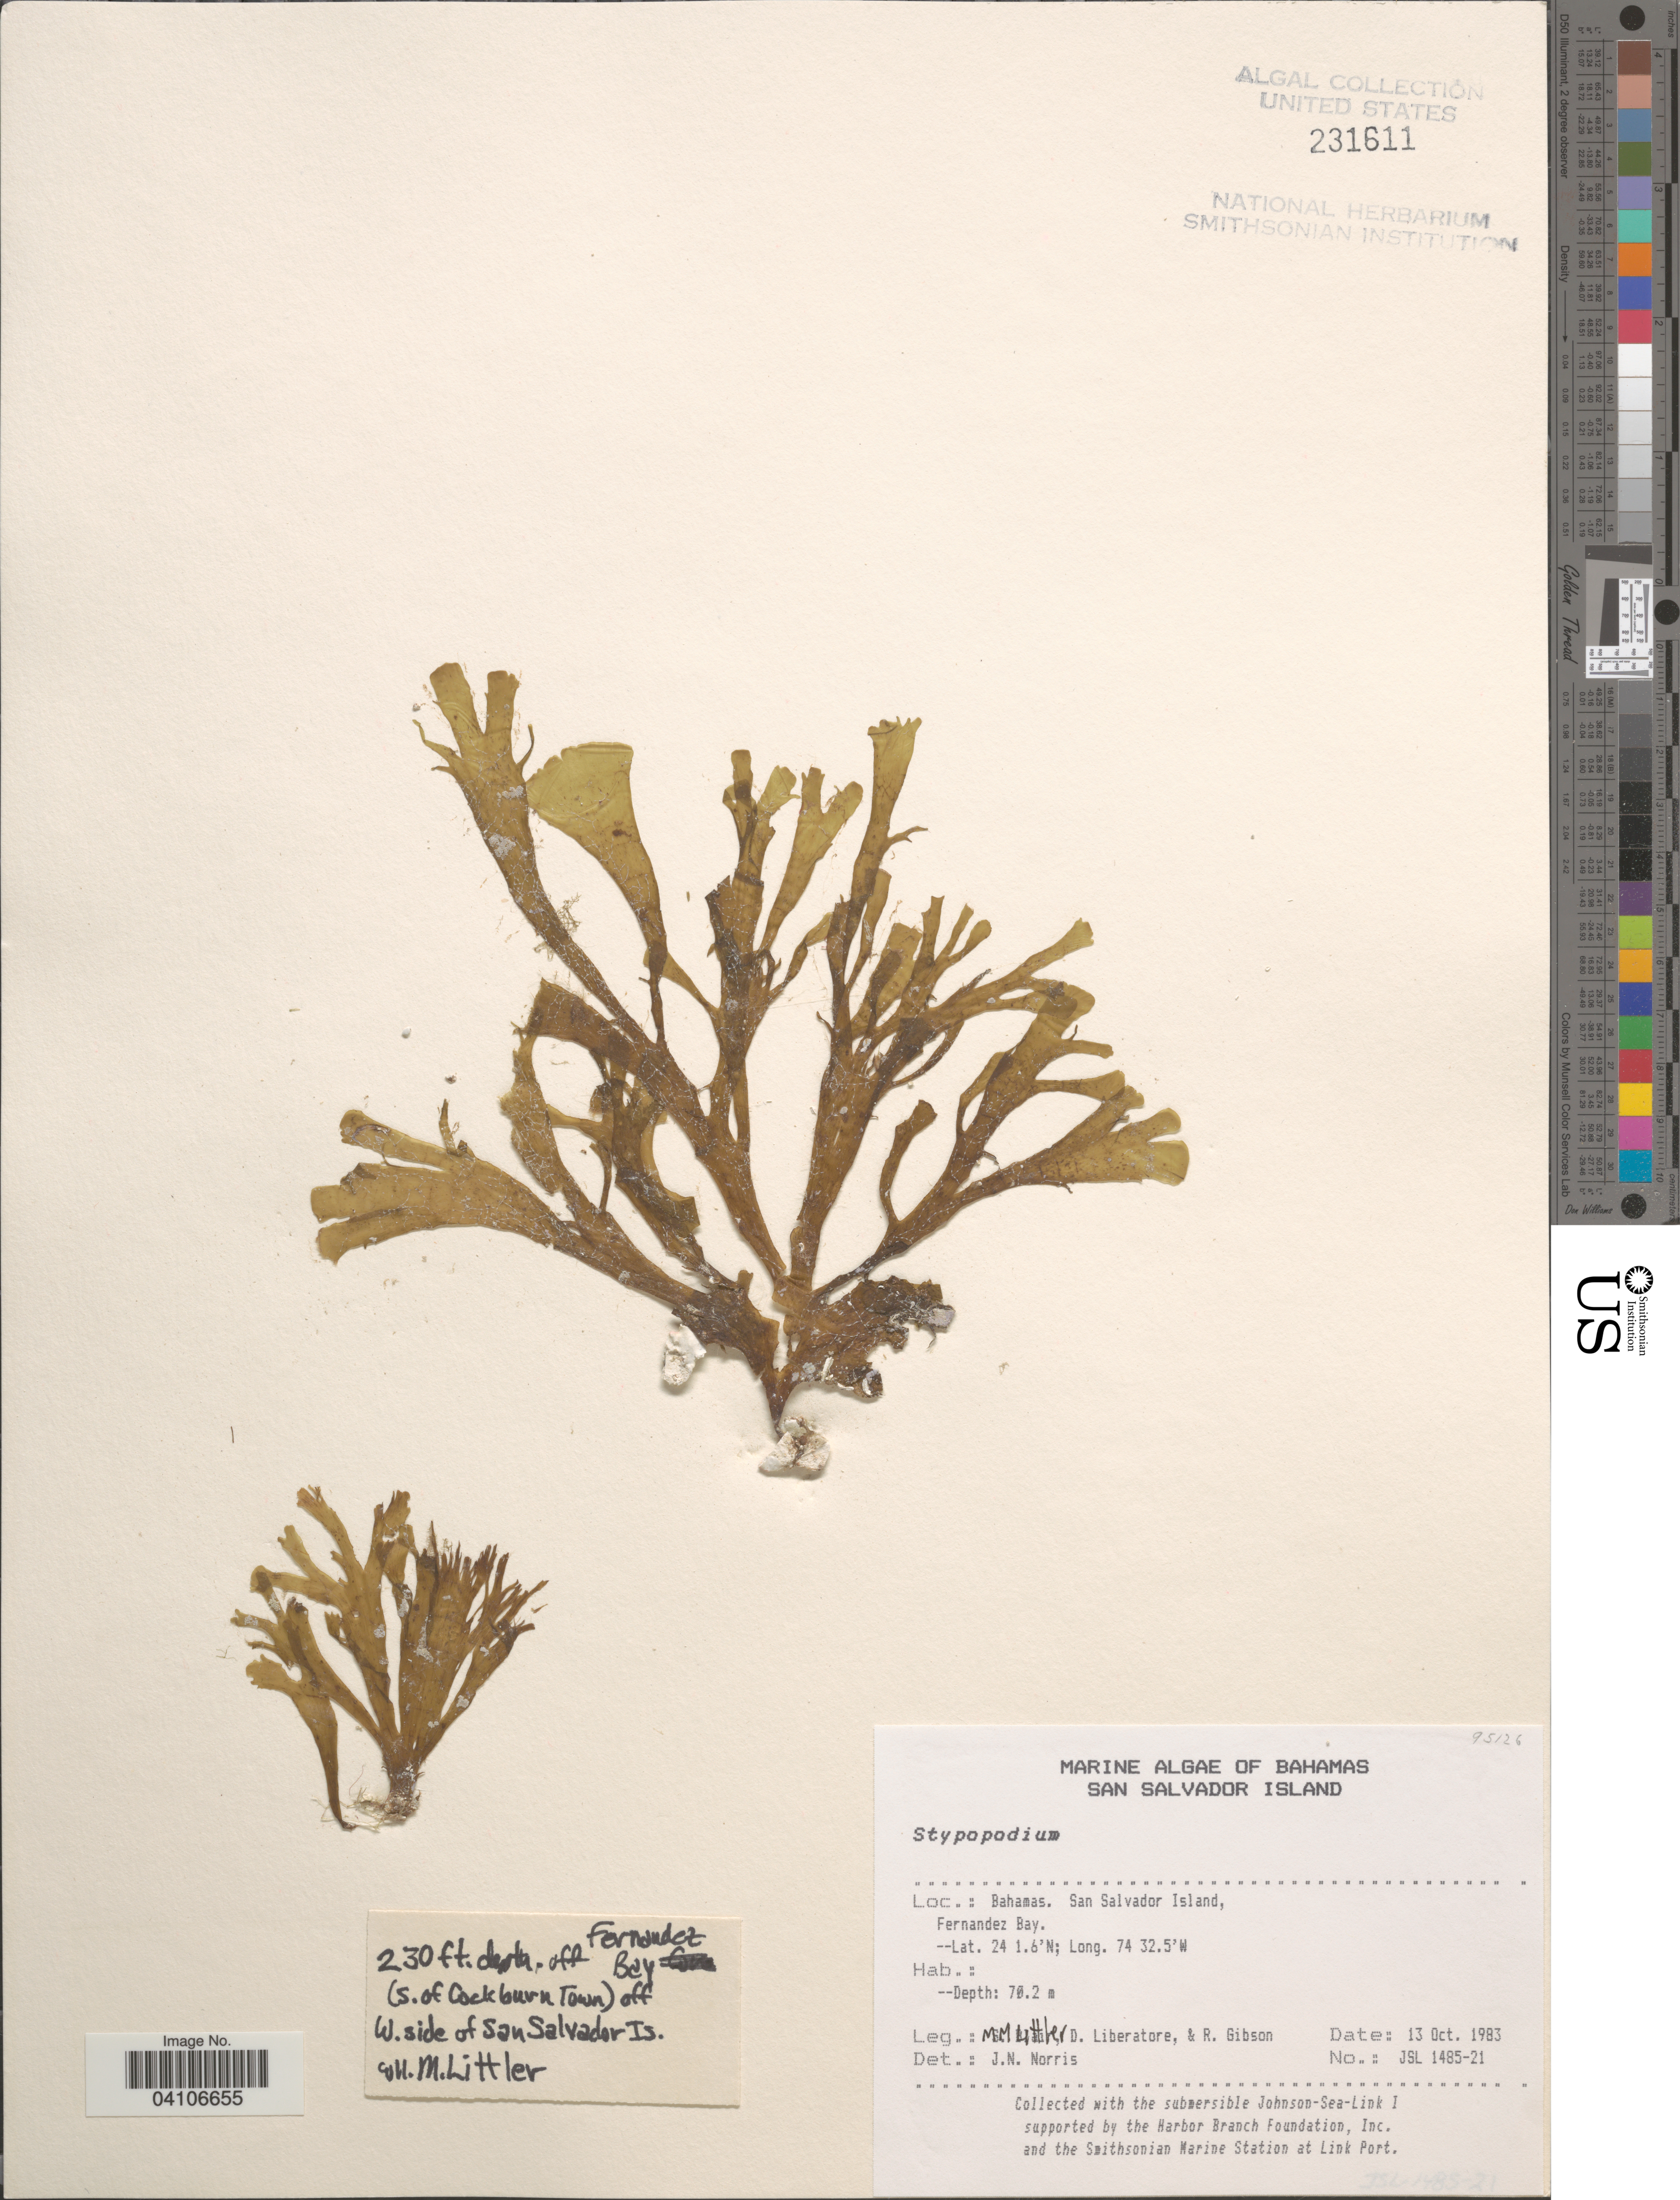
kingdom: Chromista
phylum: Ochrophyta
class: Phaeophyceae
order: Dictyotales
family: Dictyotaceae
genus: Stypopodium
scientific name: Stypopodium sp.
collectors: D. Liberatore & R. Gibson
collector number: JSL 1485-21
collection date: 1983-10-13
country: Bahamas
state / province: San Salvador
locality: San Salvador Island, Fernandez Bay.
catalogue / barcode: US 231611